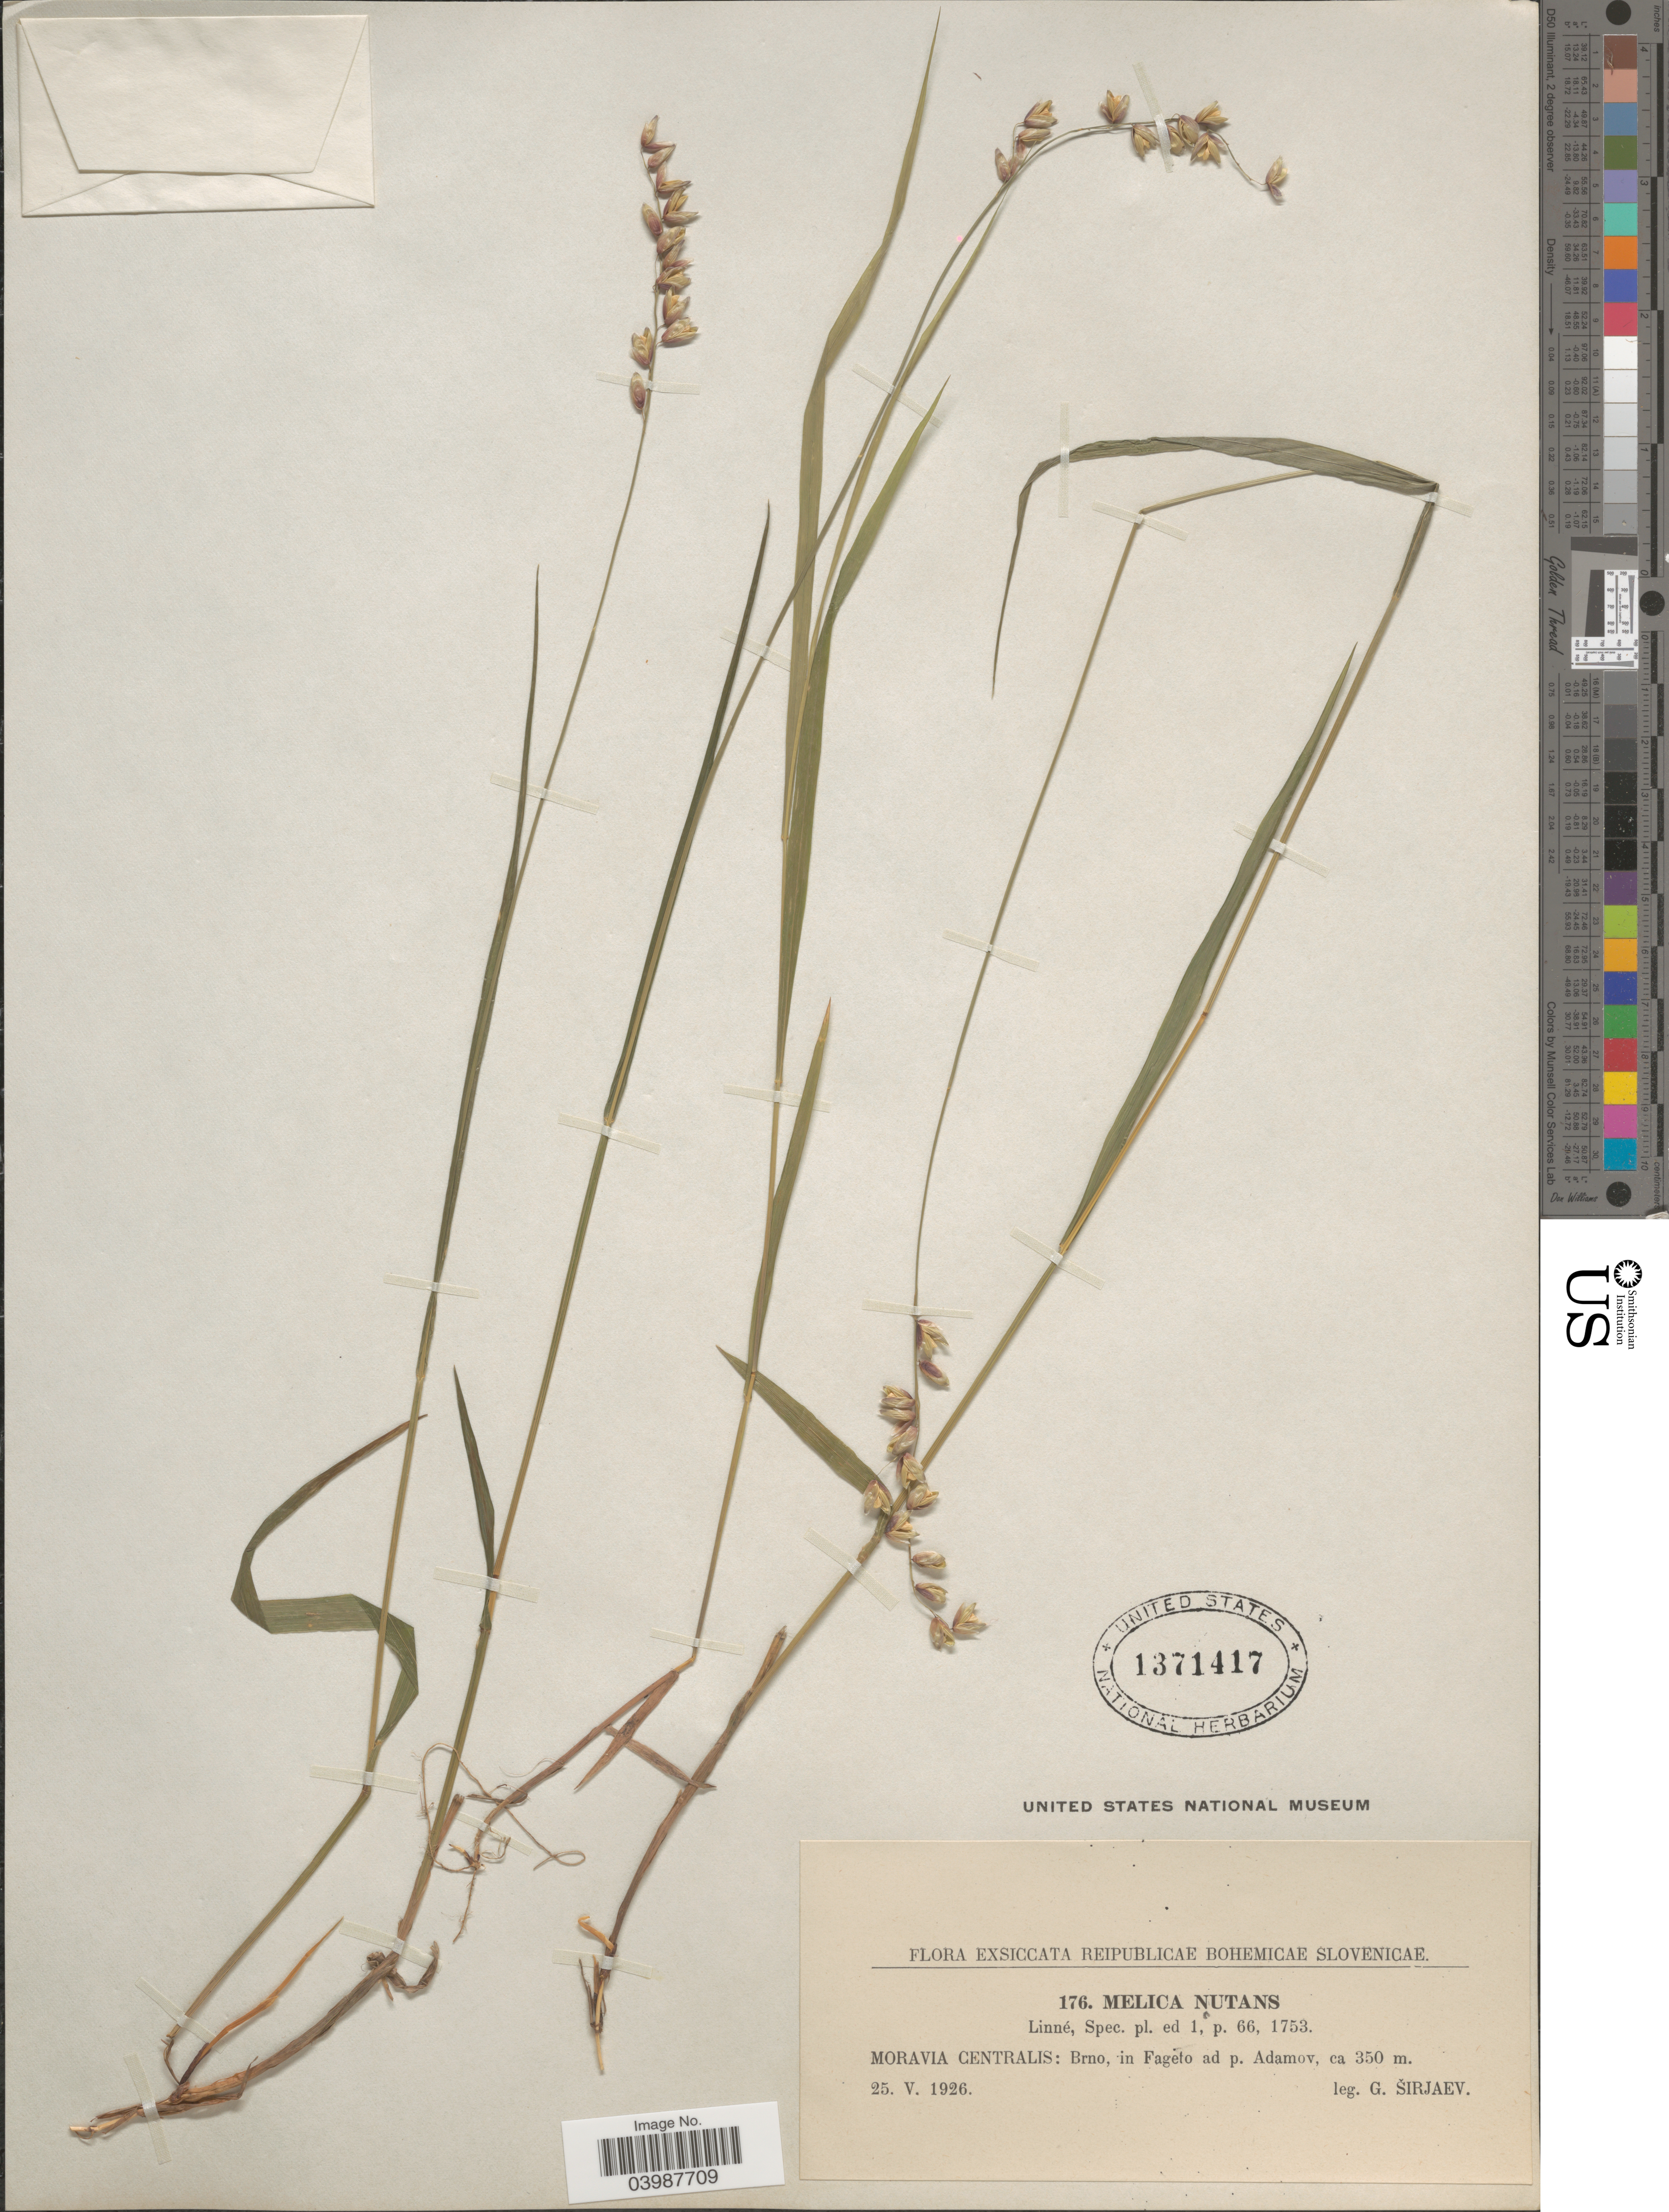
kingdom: Plantae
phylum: Tracheophyta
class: Liliopsida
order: Poales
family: Poaceae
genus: Melica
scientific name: Melica nutans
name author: L.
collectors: G. Sirjaev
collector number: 176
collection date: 1926-05-25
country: Czechia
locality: Reipublicae Bohemicae Slovenicae. Moravia Centralis: Brno, in Fageto ad. p. Adamov.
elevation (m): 350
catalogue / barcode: US 1371417